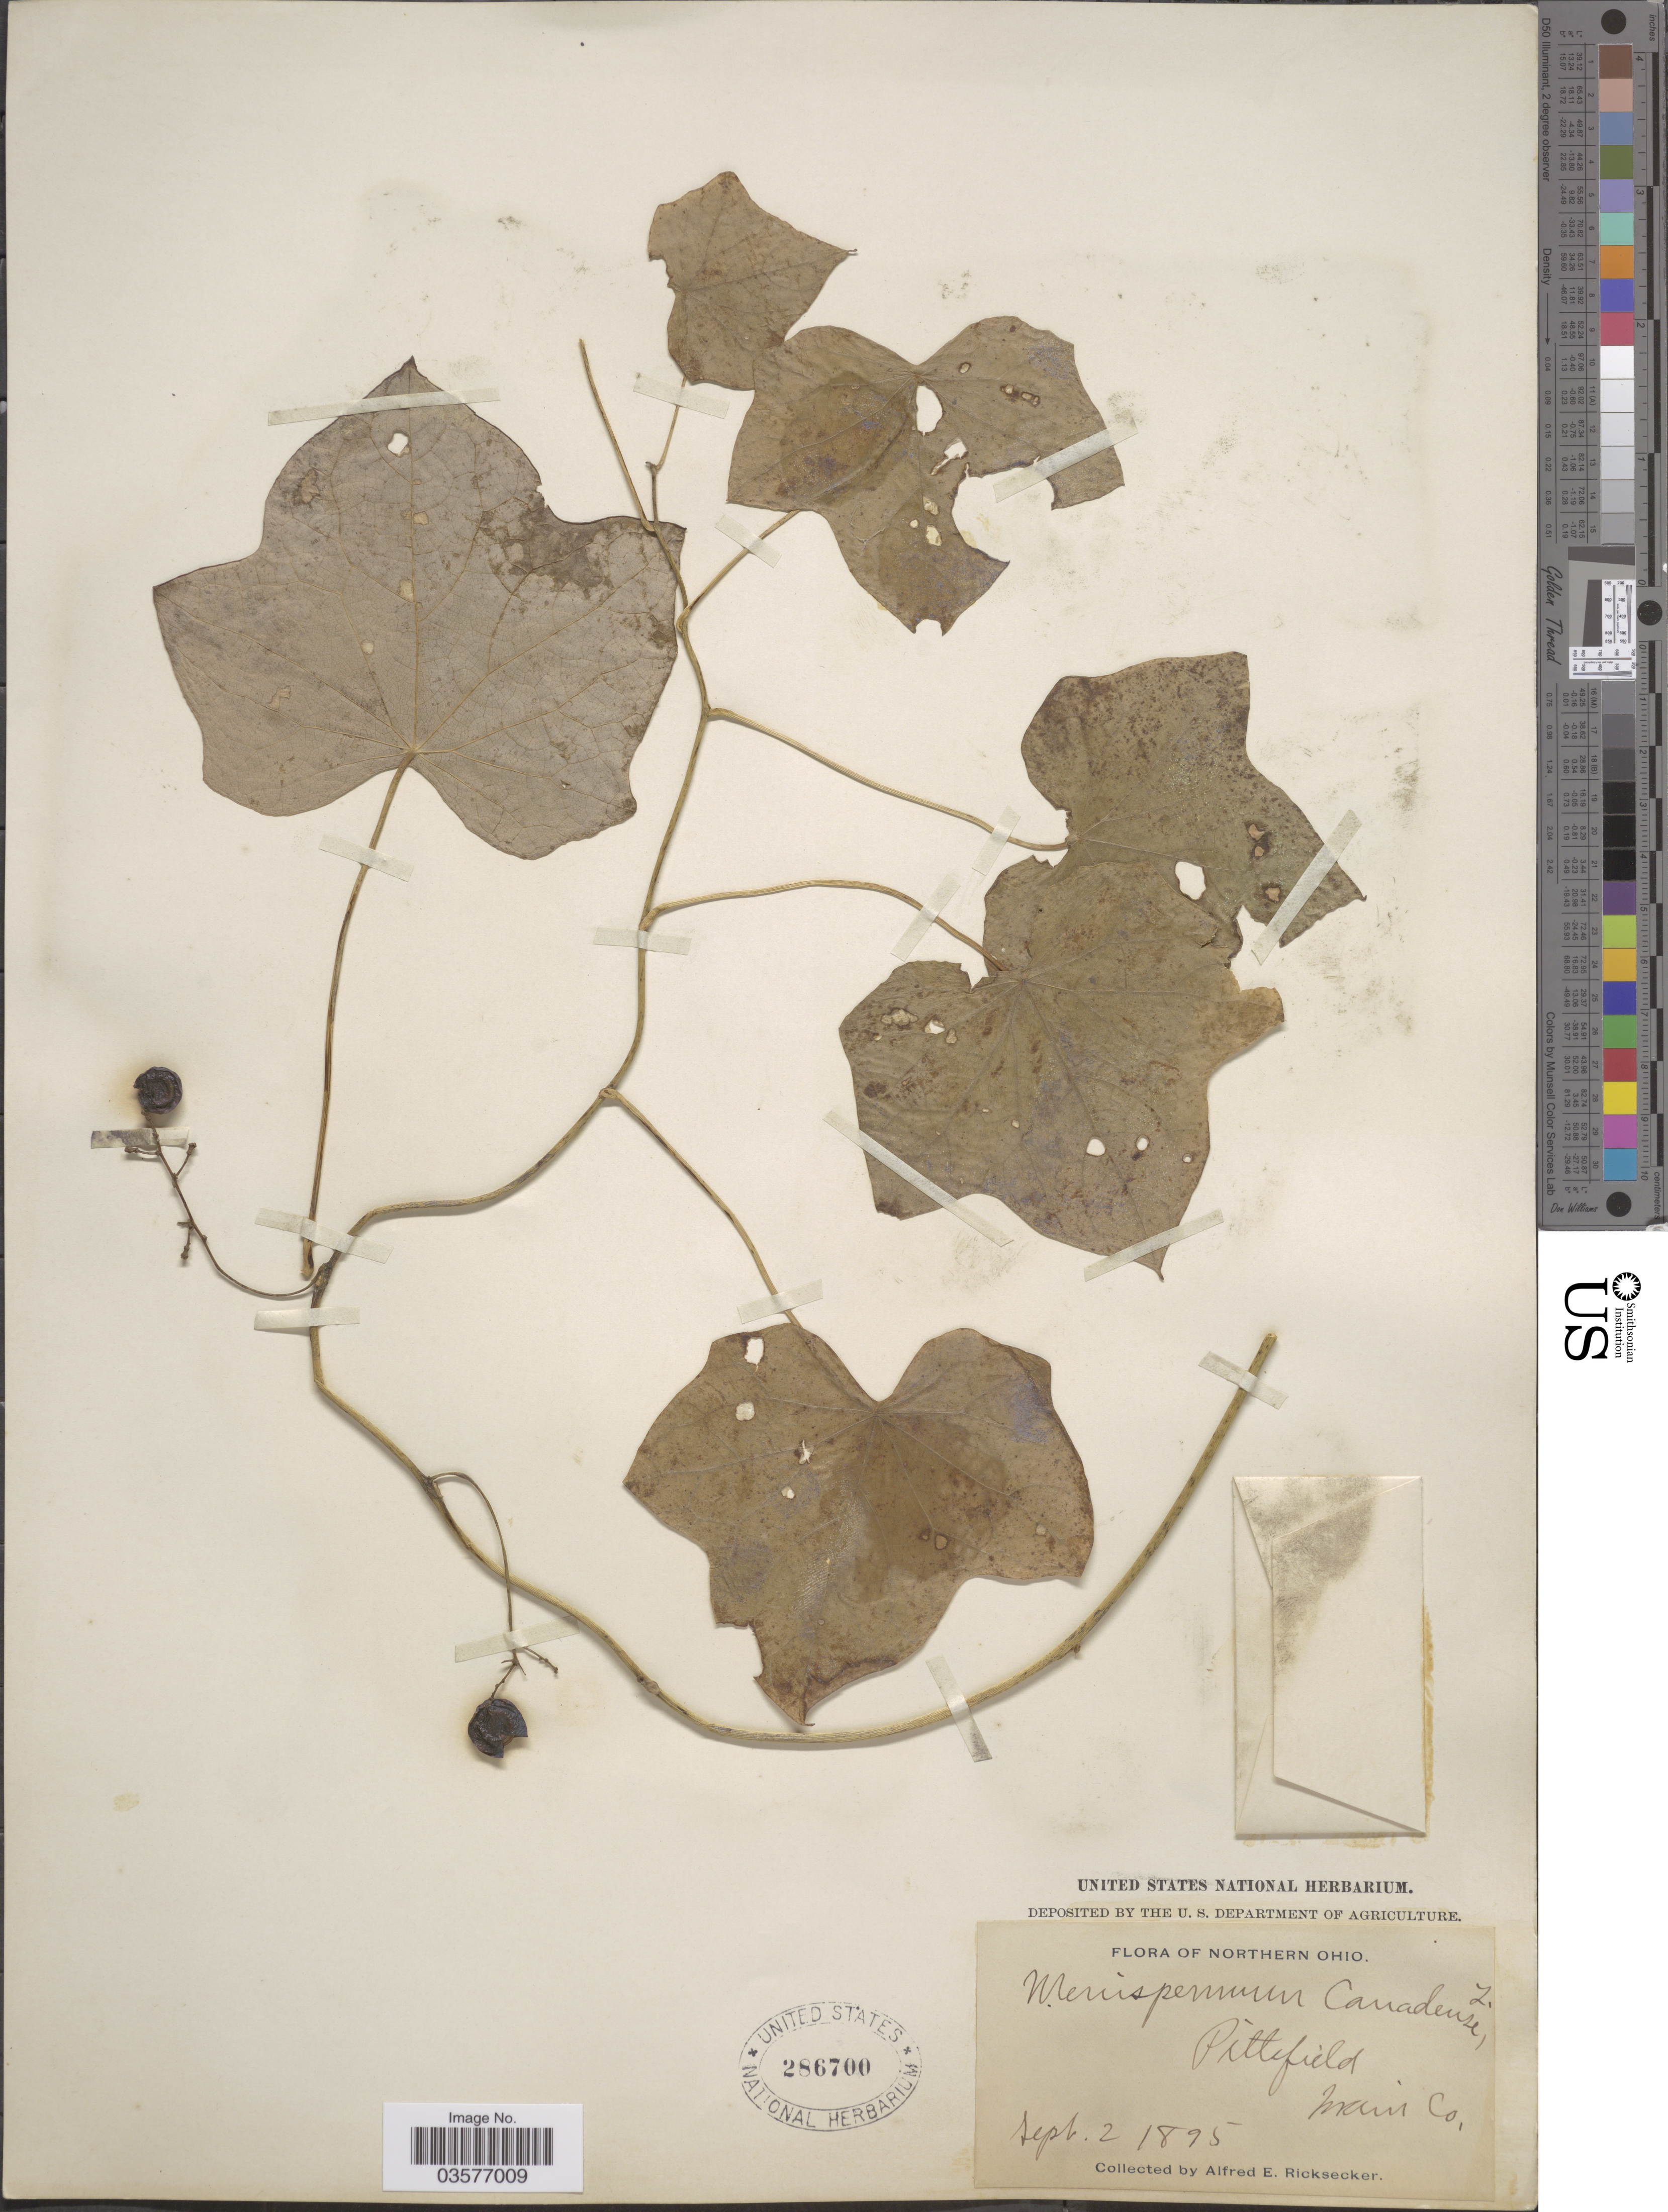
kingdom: Plantae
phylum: Tracheophyta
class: Magnoliopsida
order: Ranunculales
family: Menispermaceae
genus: Menispermum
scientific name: Menispermum canadense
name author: L.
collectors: A. E. Ricksecker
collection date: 1895-09-02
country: United States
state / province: Ohio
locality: Northern Ohio. Pittsfield Main Co.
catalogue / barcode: US 286700